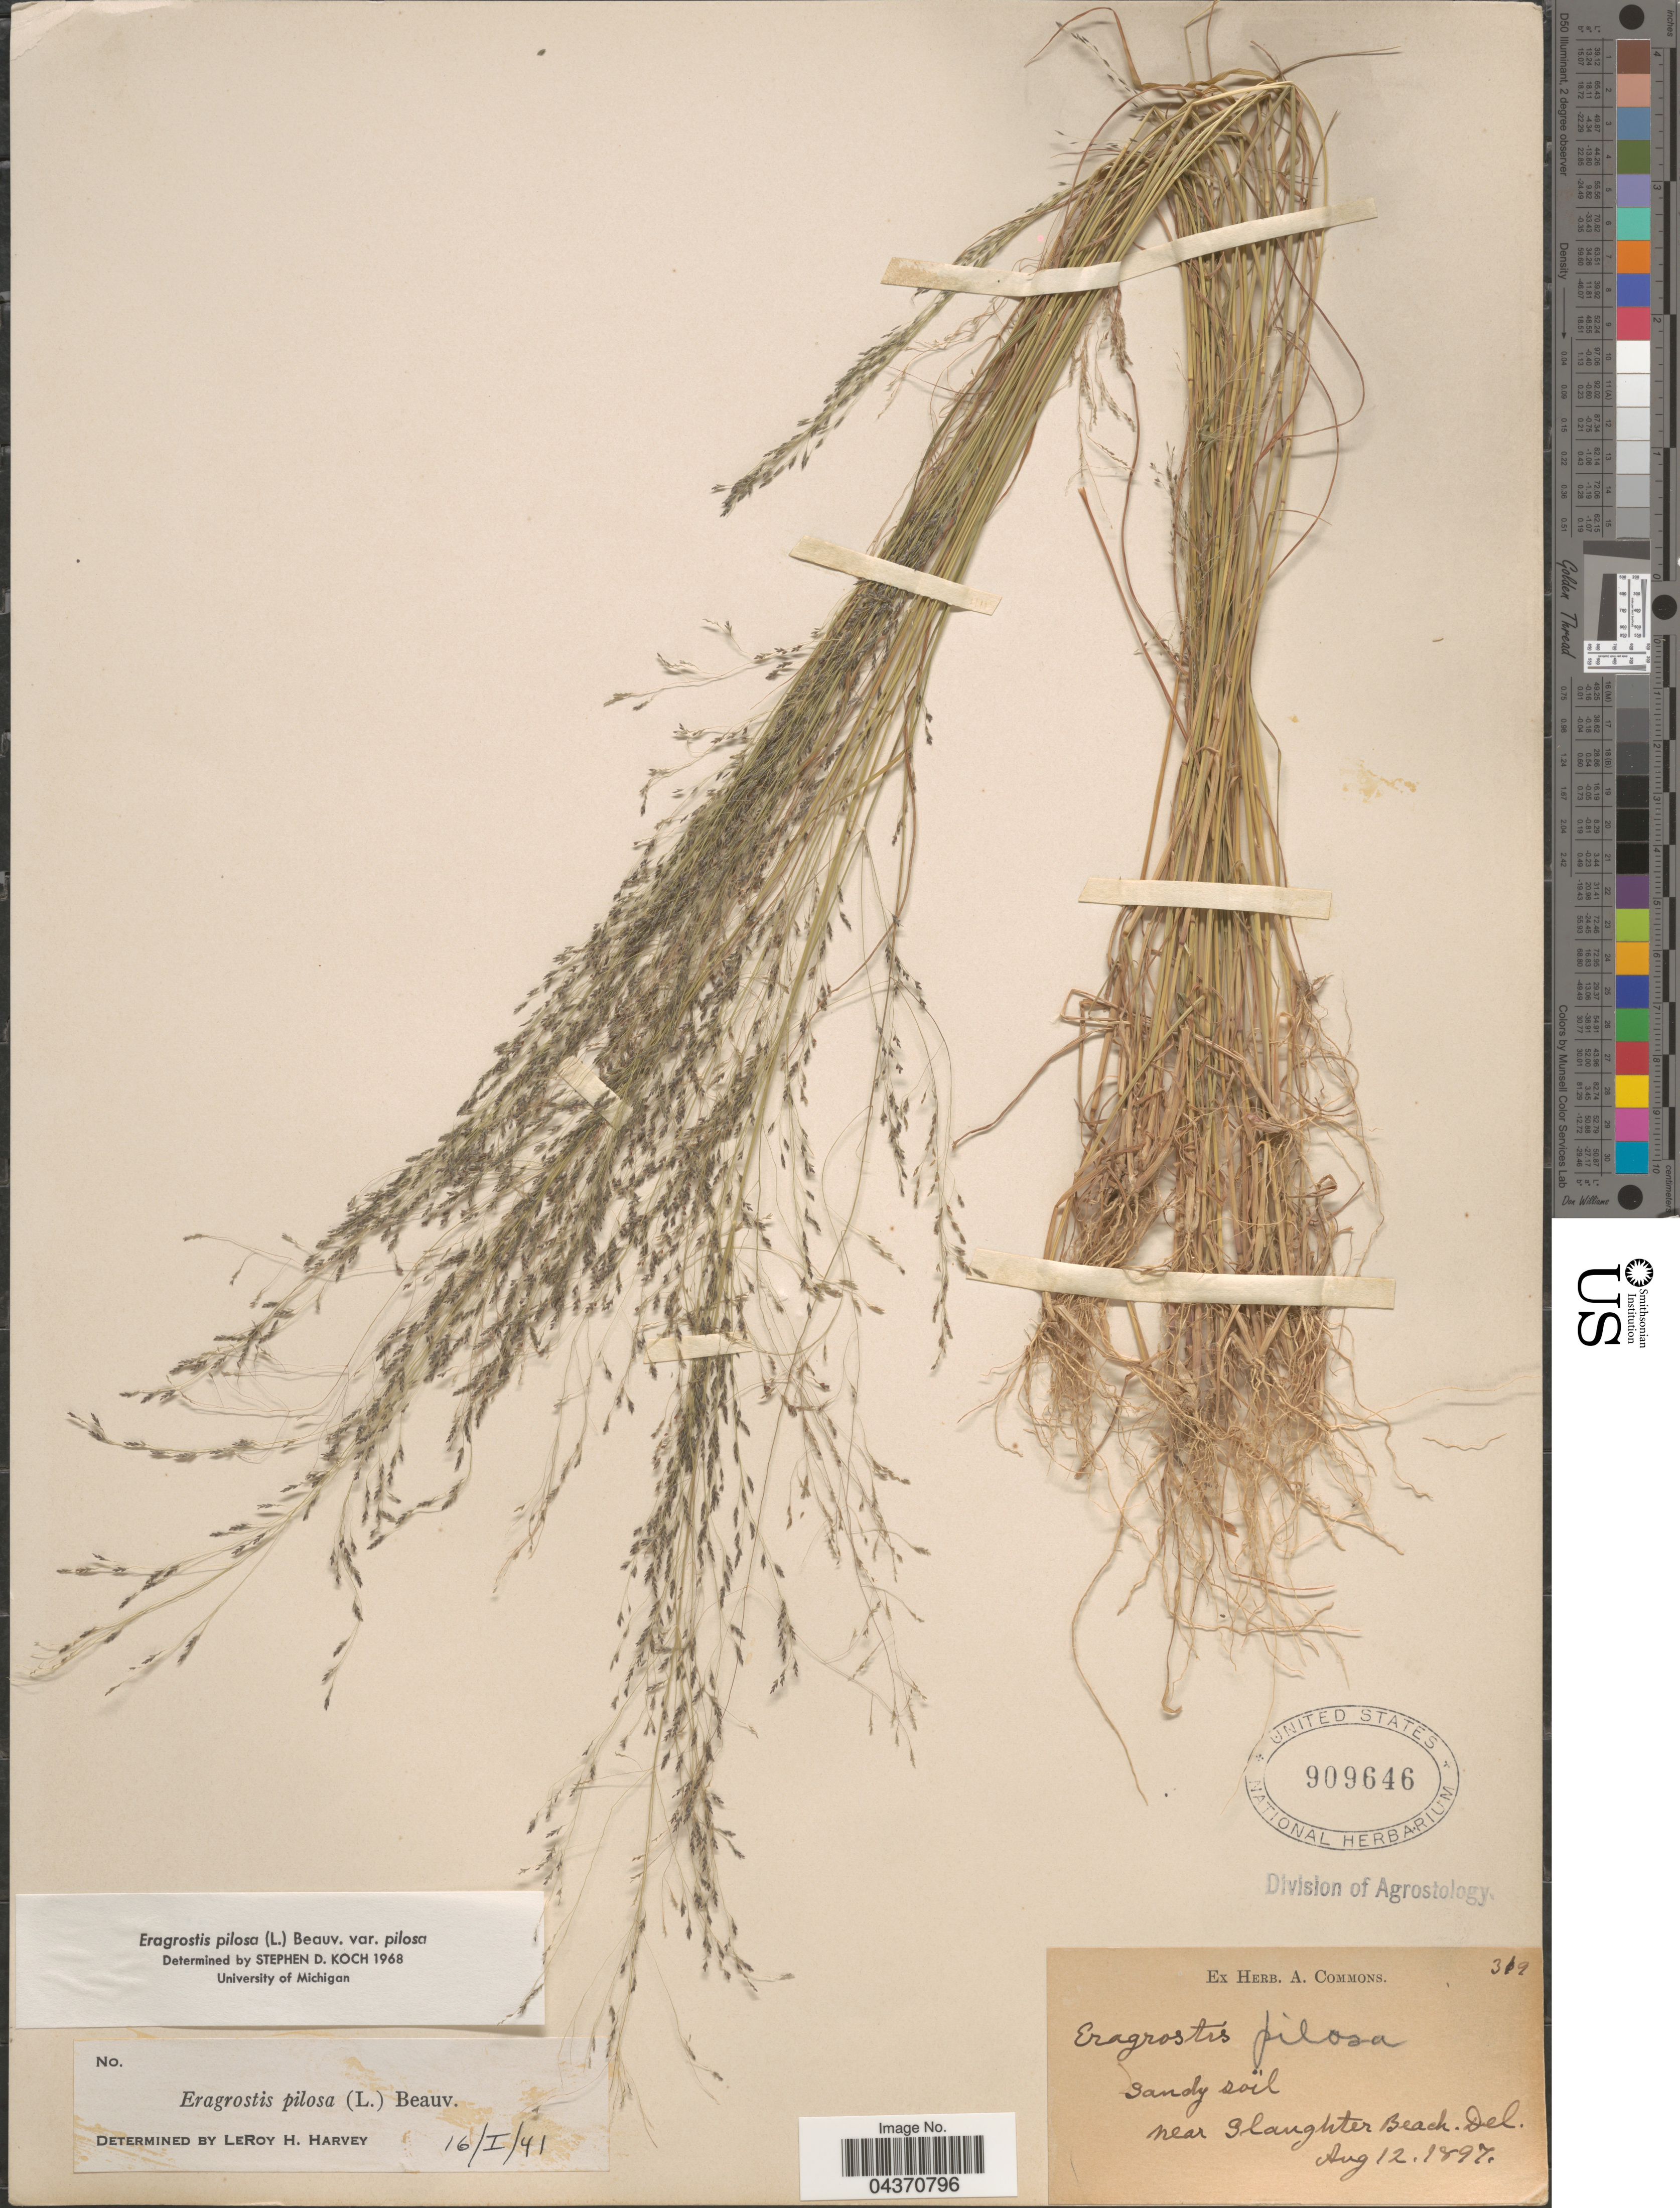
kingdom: Plantae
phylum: Tracheophyta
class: Liliopsida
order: Poales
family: Poaceae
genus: Eragrostis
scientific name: Eragrostis pilosa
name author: (L.) P. Beauv.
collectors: ex herb. A. Commons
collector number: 319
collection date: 1897-08-12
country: United States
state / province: Delaware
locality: Sandy soil near Slaughter Beach.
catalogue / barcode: US 909646